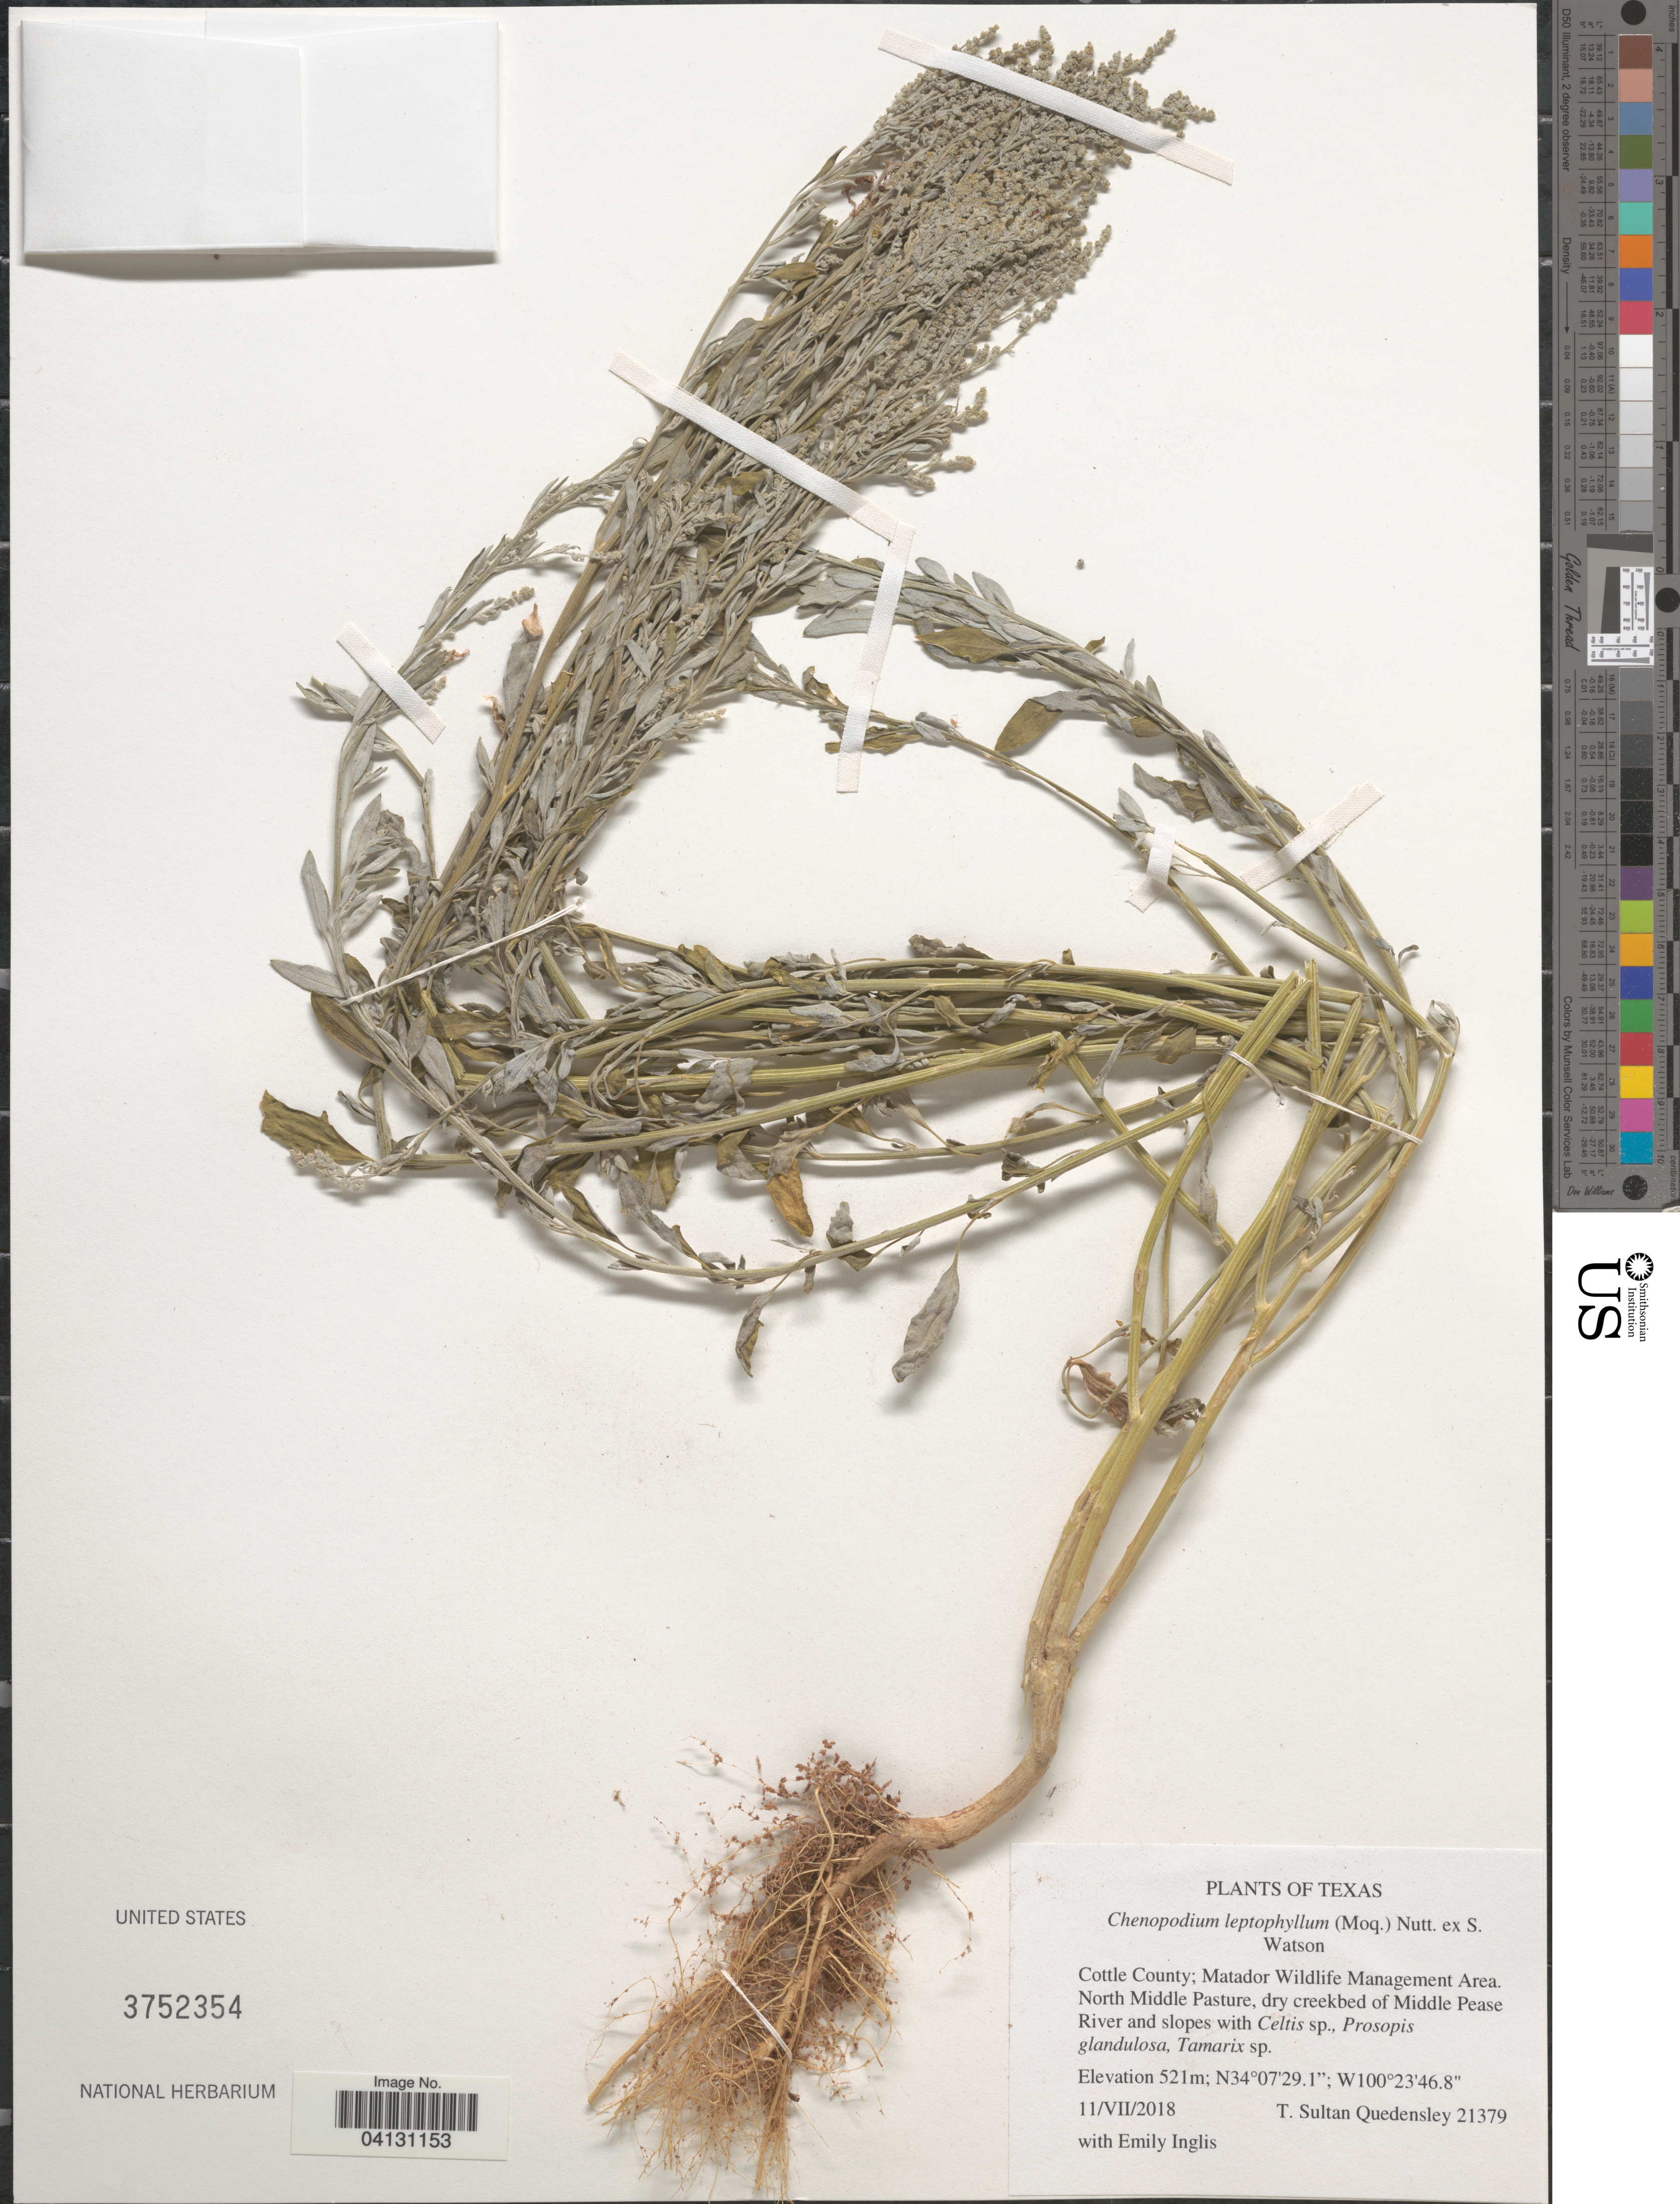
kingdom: Plantae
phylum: Tracheophyta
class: Magnoliopsida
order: Caryophyllales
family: Amaranthaceae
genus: Chenopodium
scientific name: Chenopodium leptophyllum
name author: (Moq.) Nutt. ex S. Watson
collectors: T. S. Quedensley & E. Inglis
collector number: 21379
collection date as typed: Transcribed d/m/y: 11/7/2018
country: United States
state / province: Texas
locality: Cottle County: Matador Wildlife Management Area. North Middle Pasture, dry creekbed of Middle Pease River and slopes.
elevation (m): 521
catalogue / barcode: US 3752354